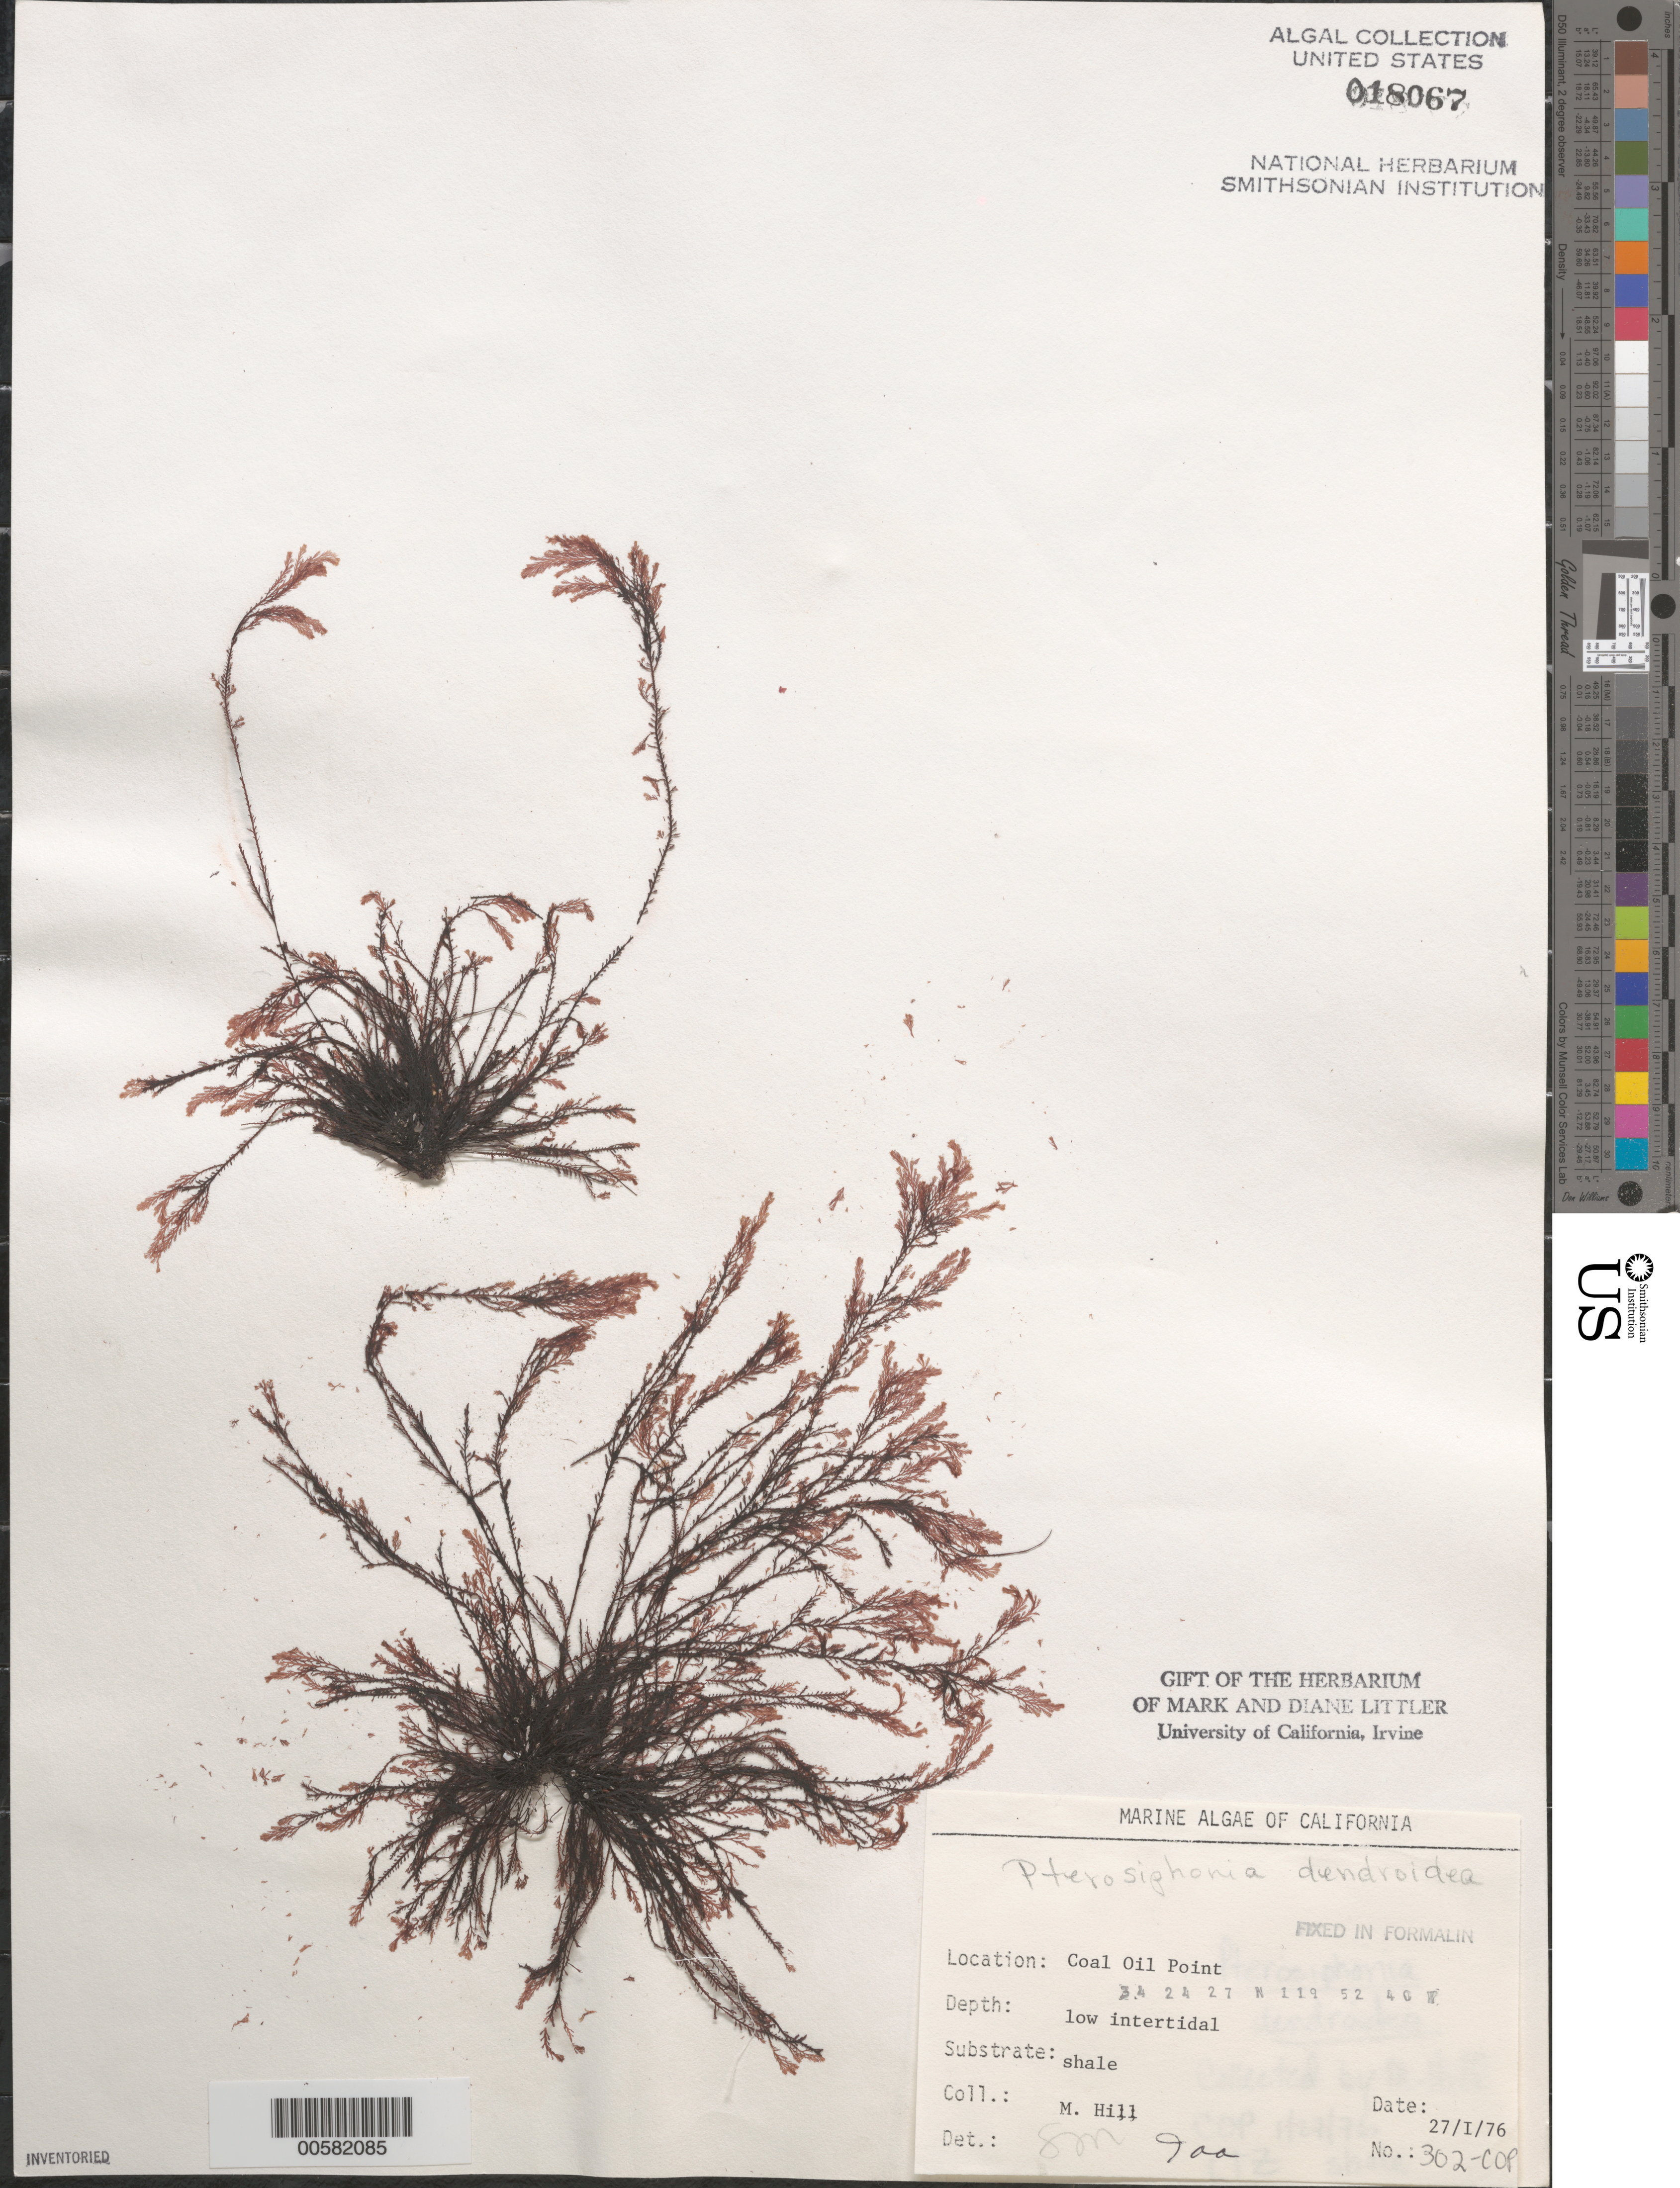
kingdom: Plantae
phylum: Rhodophyta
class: Florideophyceae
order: Ceramiales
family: Rhodomelaceae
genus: Symphyocladiella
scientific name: Symphyocladiella dendroidea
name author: (Montagne) Bustamante et al.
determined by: Algae name updating Project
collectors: M. Hill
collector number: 302-cop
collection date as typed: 27 Jan 1976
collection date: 1976-01-27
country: United States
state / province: California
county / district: Santa Barbara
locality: Coal Oil Point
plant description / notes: BLM-SOCALBIGHT Rocky Intertidal Survey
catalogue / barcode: US 18067